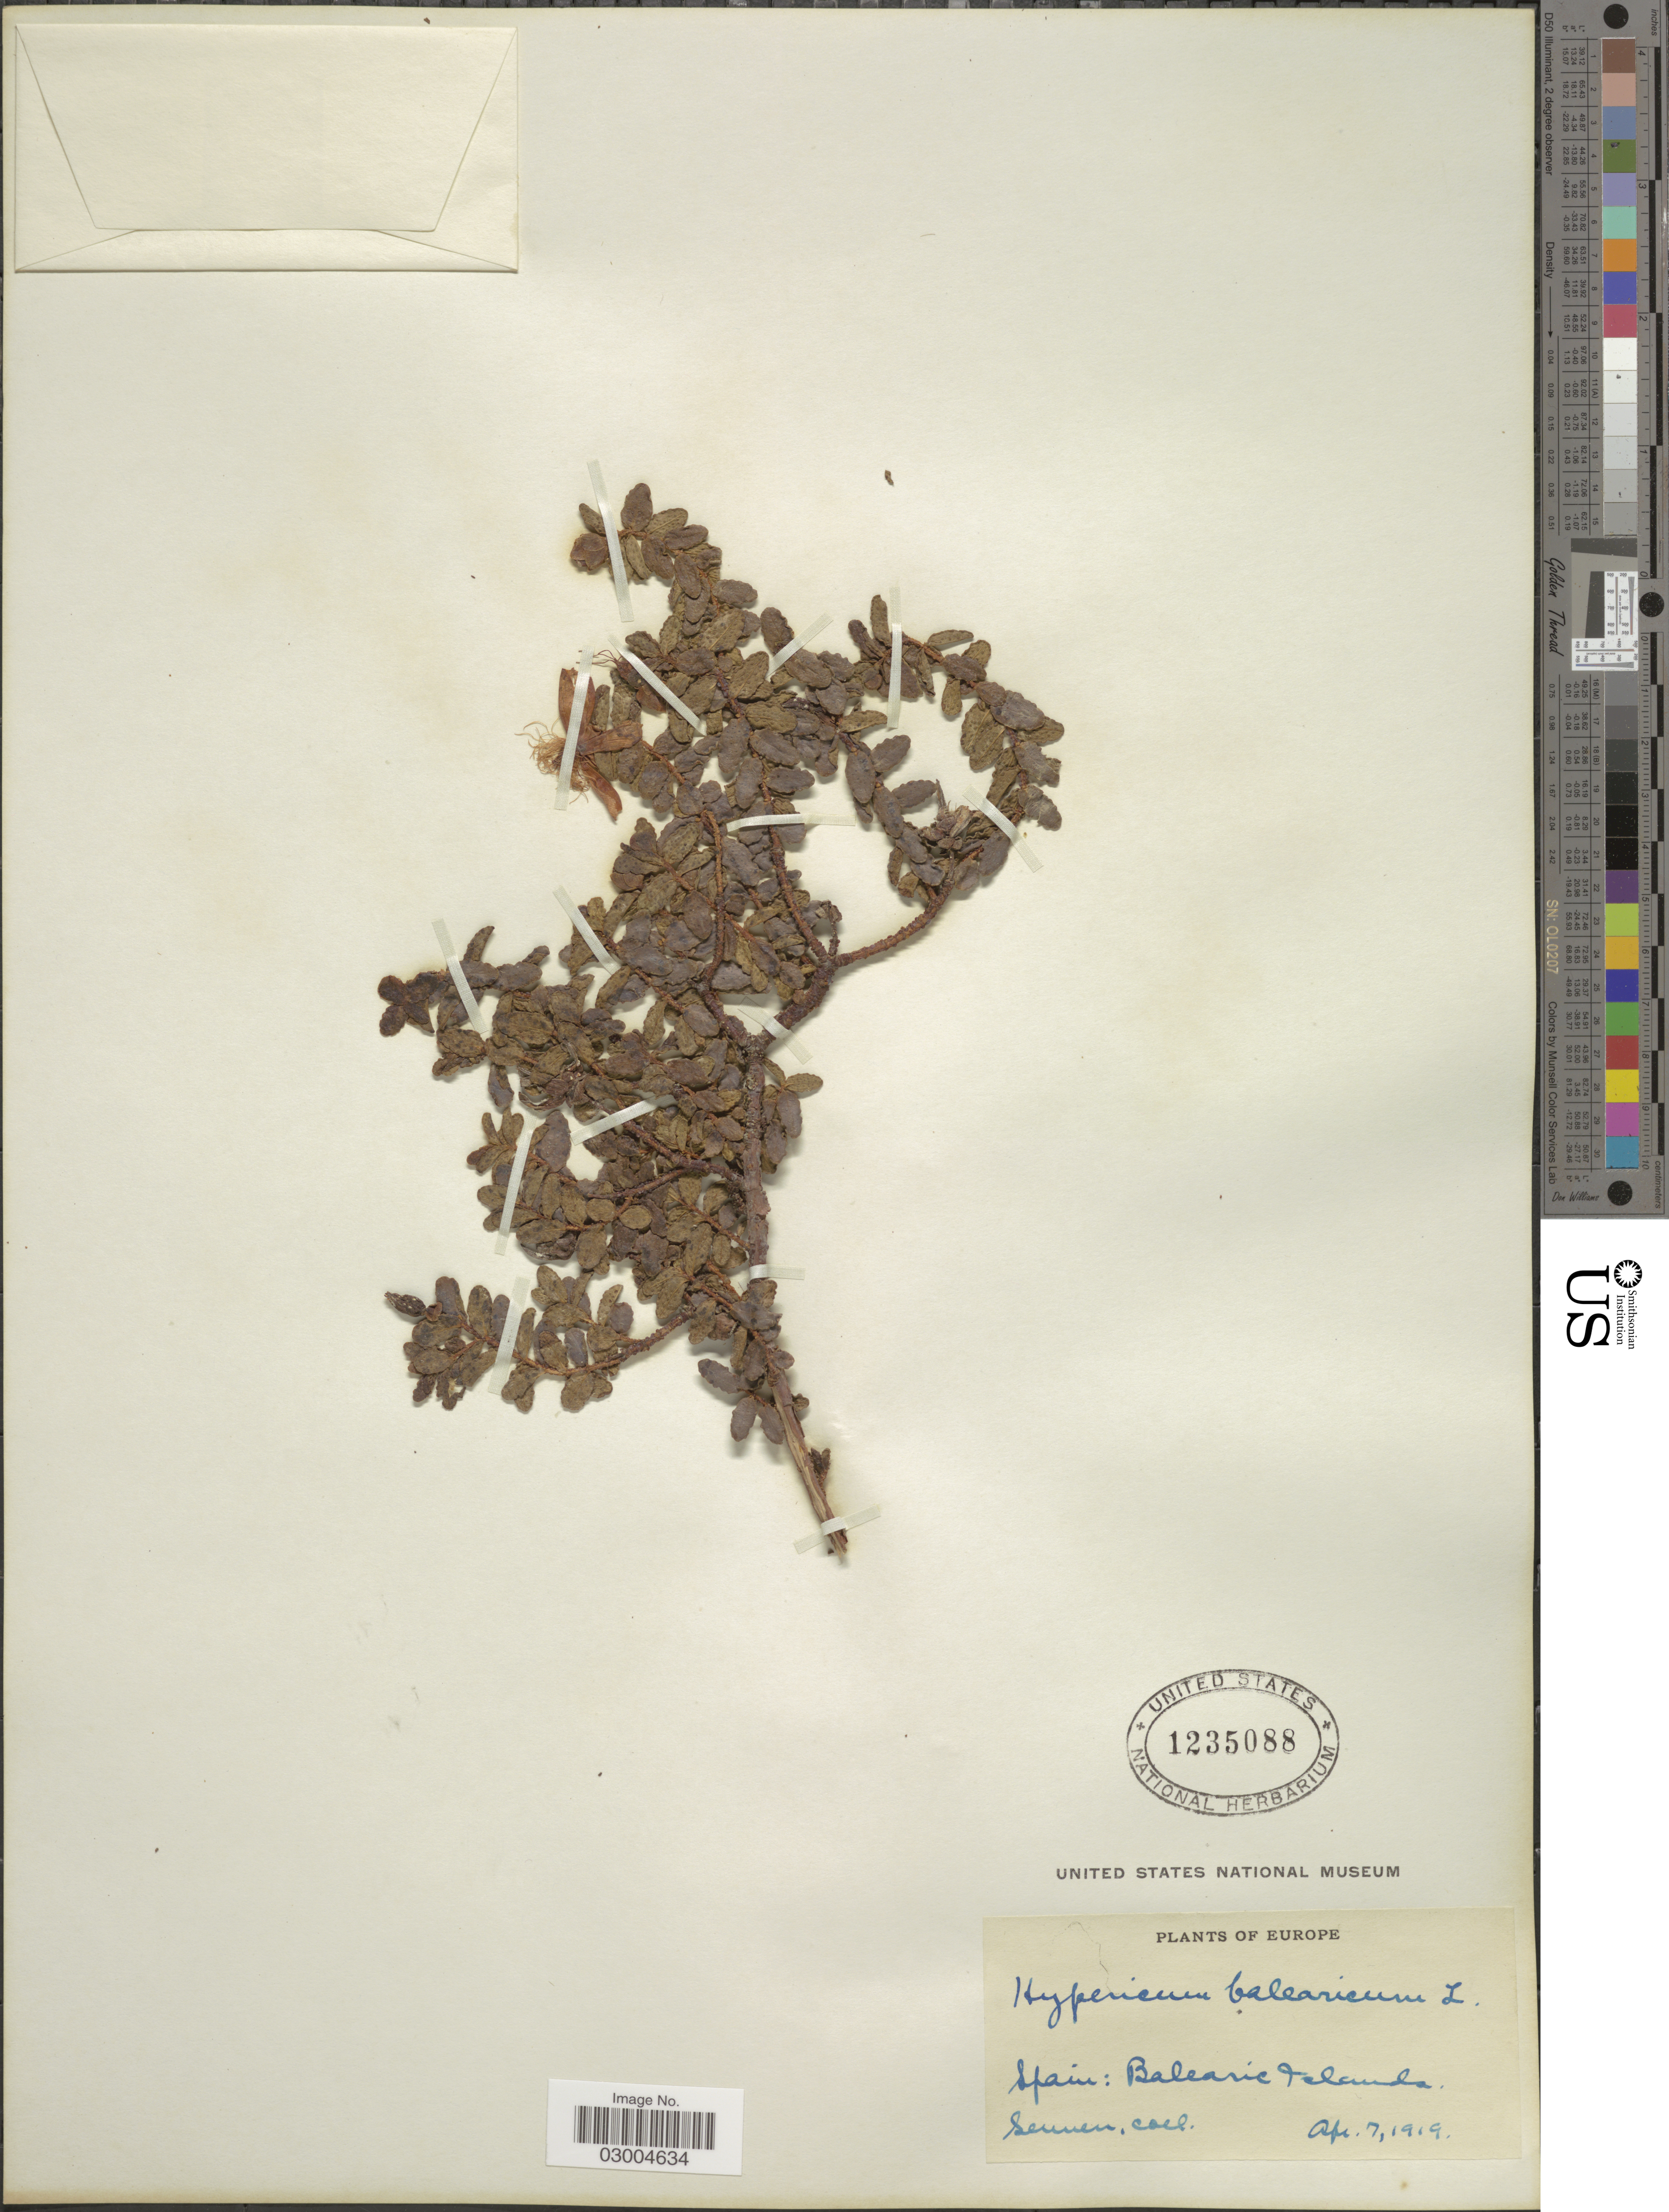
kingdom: Plantae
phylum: Tracheophyta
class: Magnoliopsida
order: Malpighiales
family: Hypericaceae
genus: Hypericum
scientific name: Hypericum balearicum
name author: L.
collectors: E. Sennen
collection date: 1919-04-07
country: Spain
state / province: Islas Baleares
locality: Balearic Islands.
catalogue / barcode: US 1235088